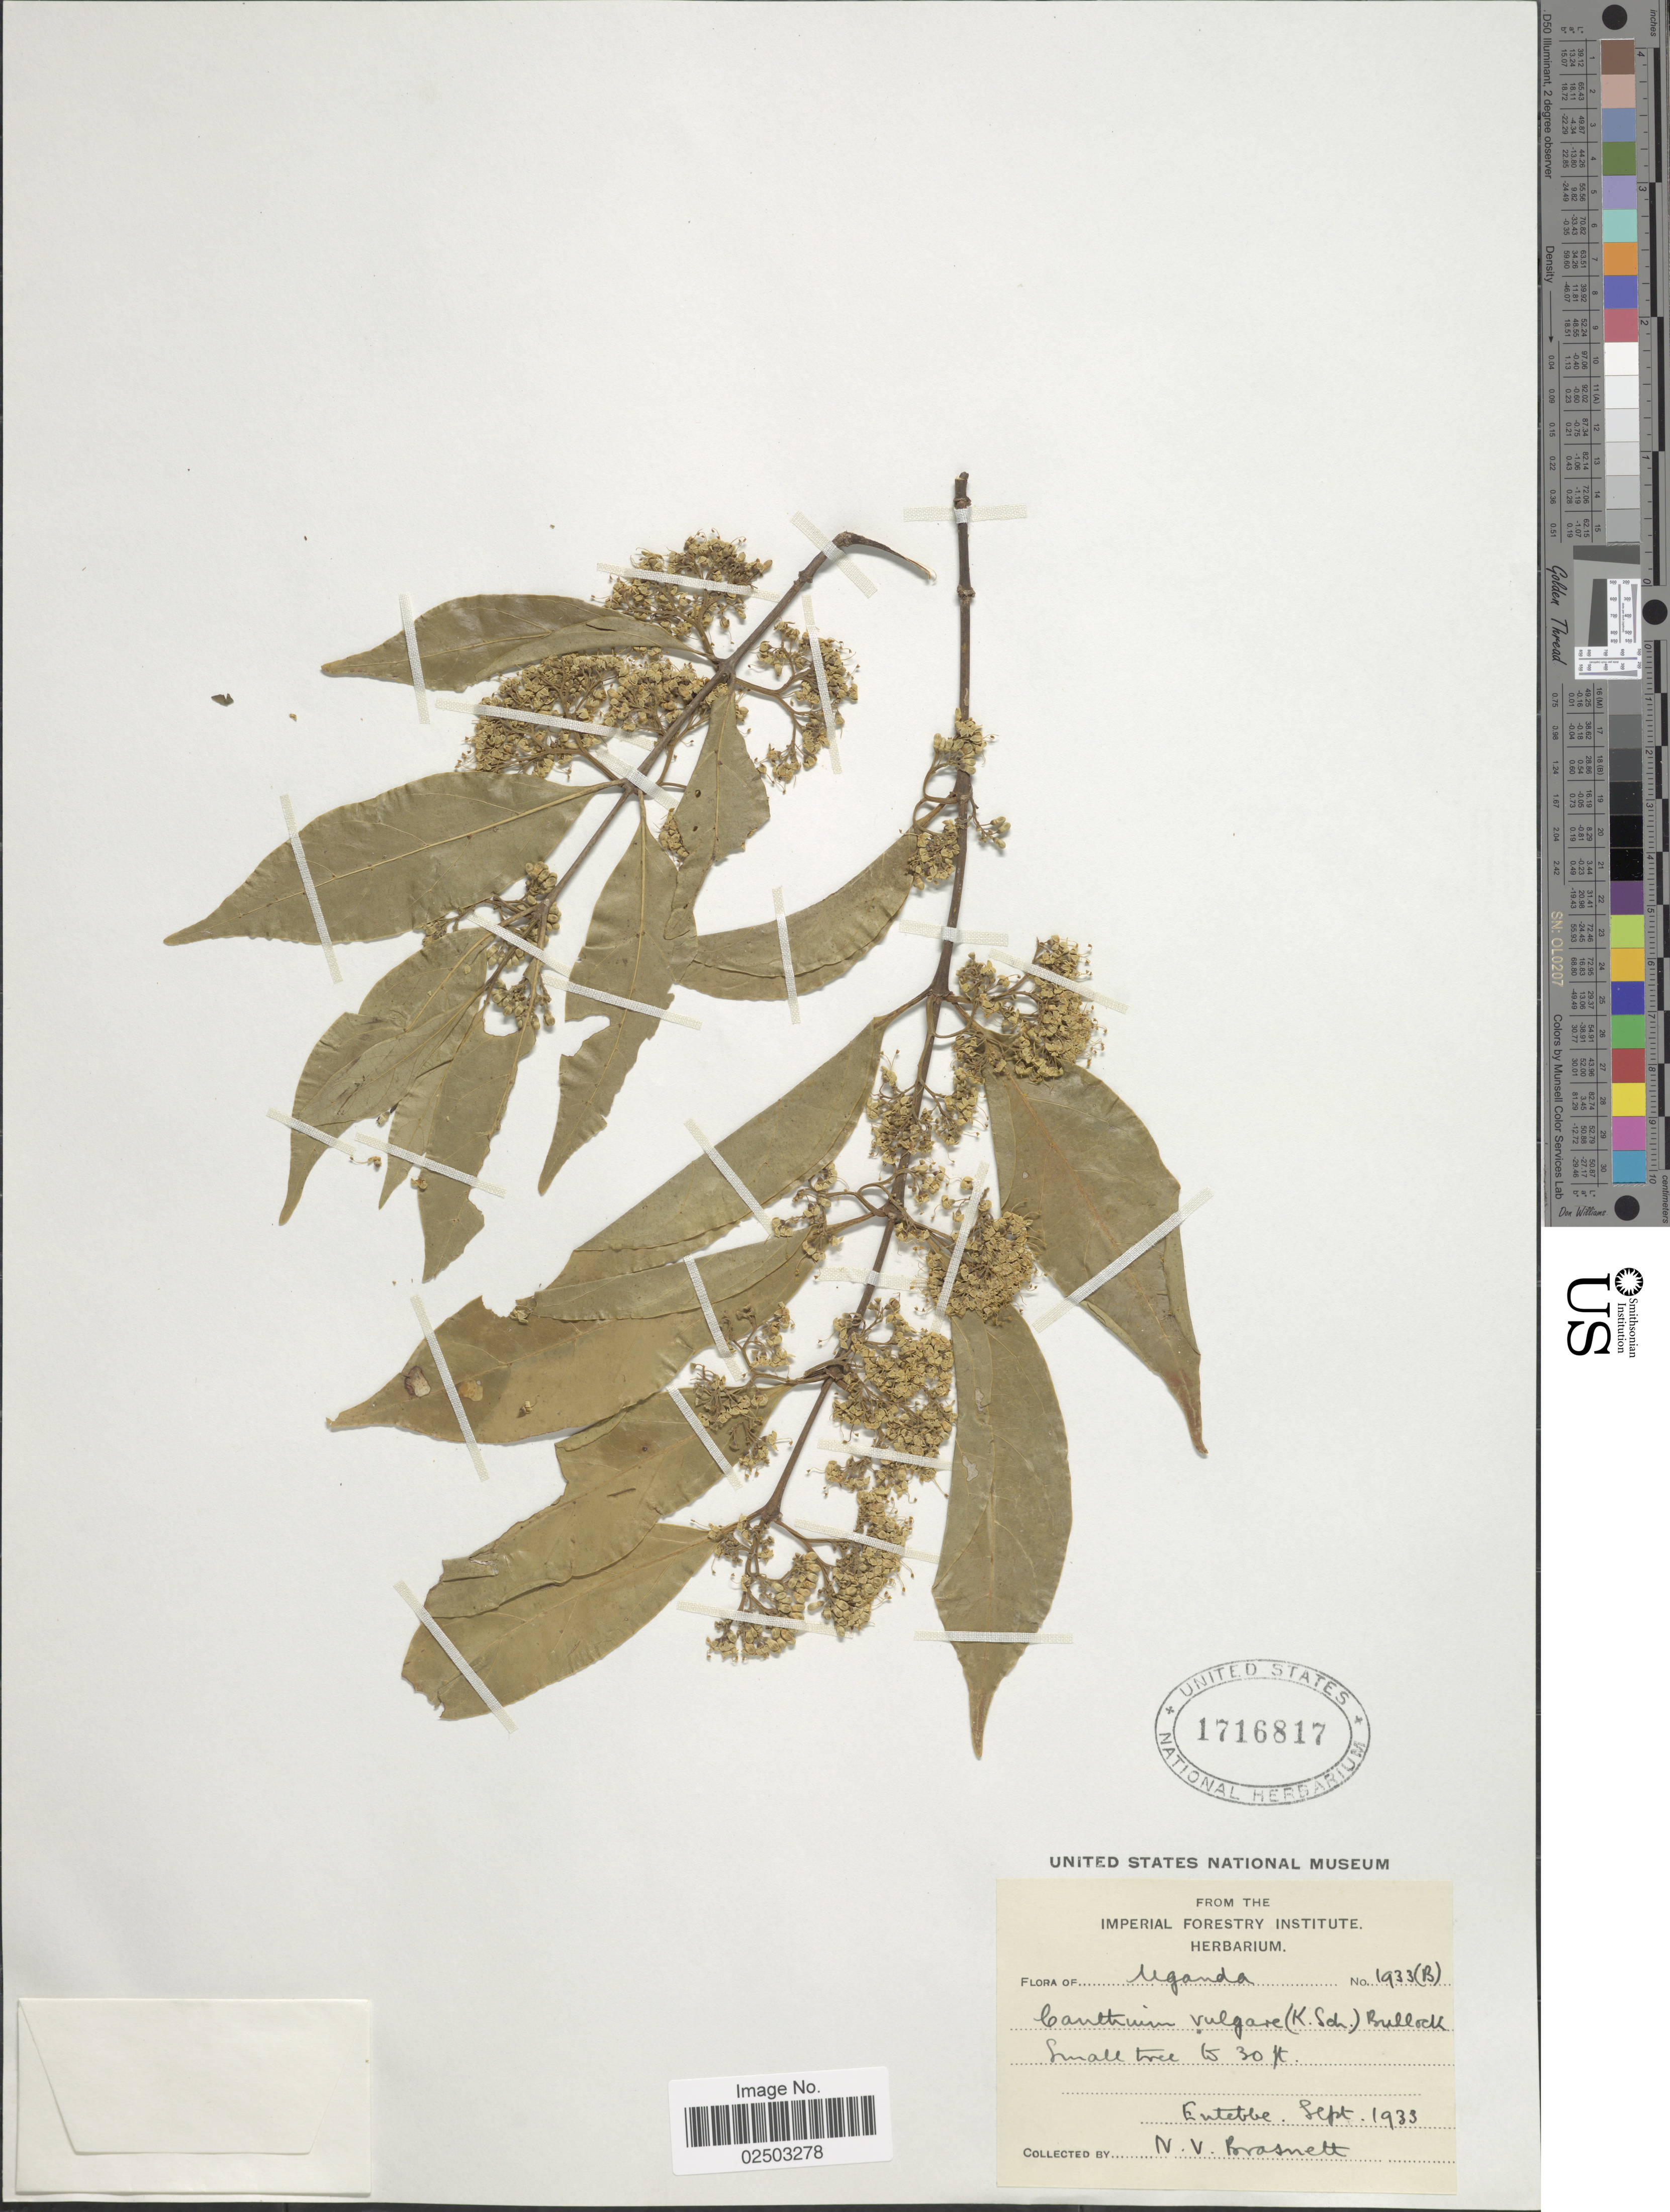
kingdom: Plantae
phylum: Tracheophyta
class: Magnoliopsida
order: Gentianales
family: Rubiaceae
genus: Canthium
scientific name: Canthium vulgare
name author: (K. Schum.) Bullock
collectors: N. Brasnett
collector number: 1933(B)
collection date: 1933-09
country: Uganda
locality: Entebbe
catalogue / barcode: US 1716817